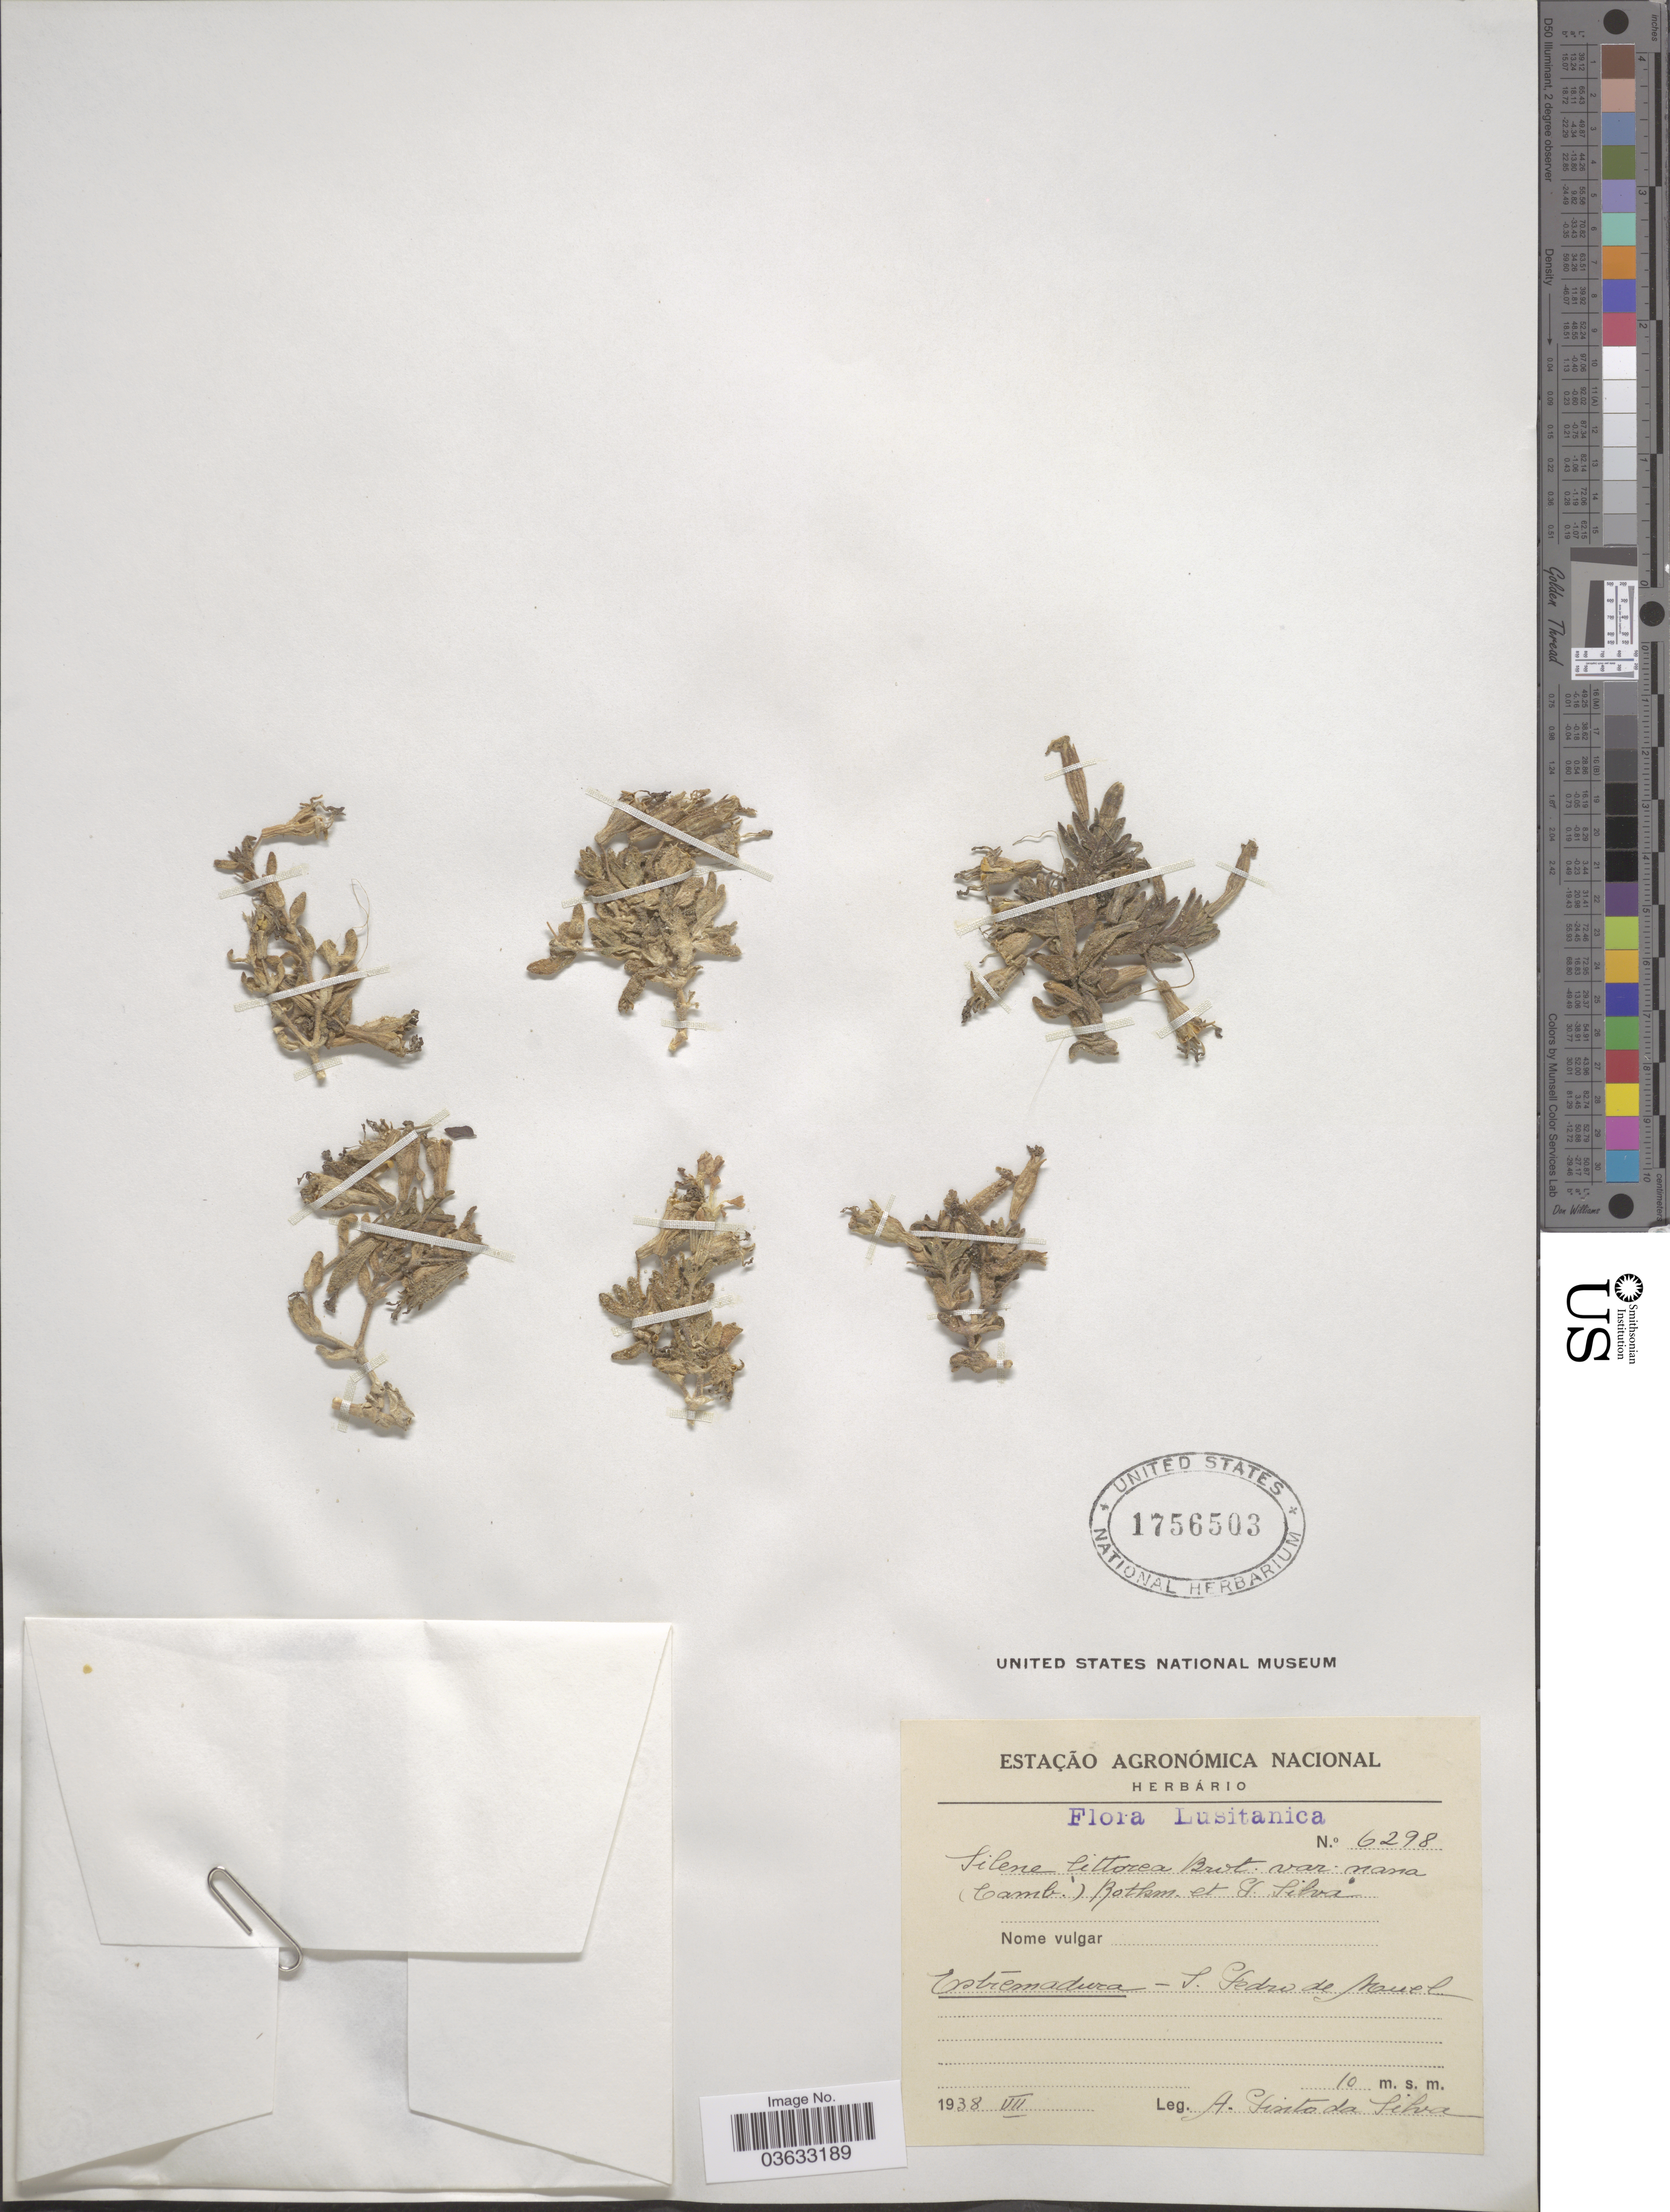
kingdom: Plantae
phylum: Tracheophyta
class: Magnoliopsida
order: Caryophyllales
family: Caryophyllaceae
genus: Silene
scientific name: Silene littorea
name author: Brot.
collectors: A. P. Silva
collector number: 6298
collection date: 1938-07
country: Portugal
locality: Lusitanica. Estremadura - S. Pedro de Moel.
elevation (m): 10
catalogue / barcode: US 1756503